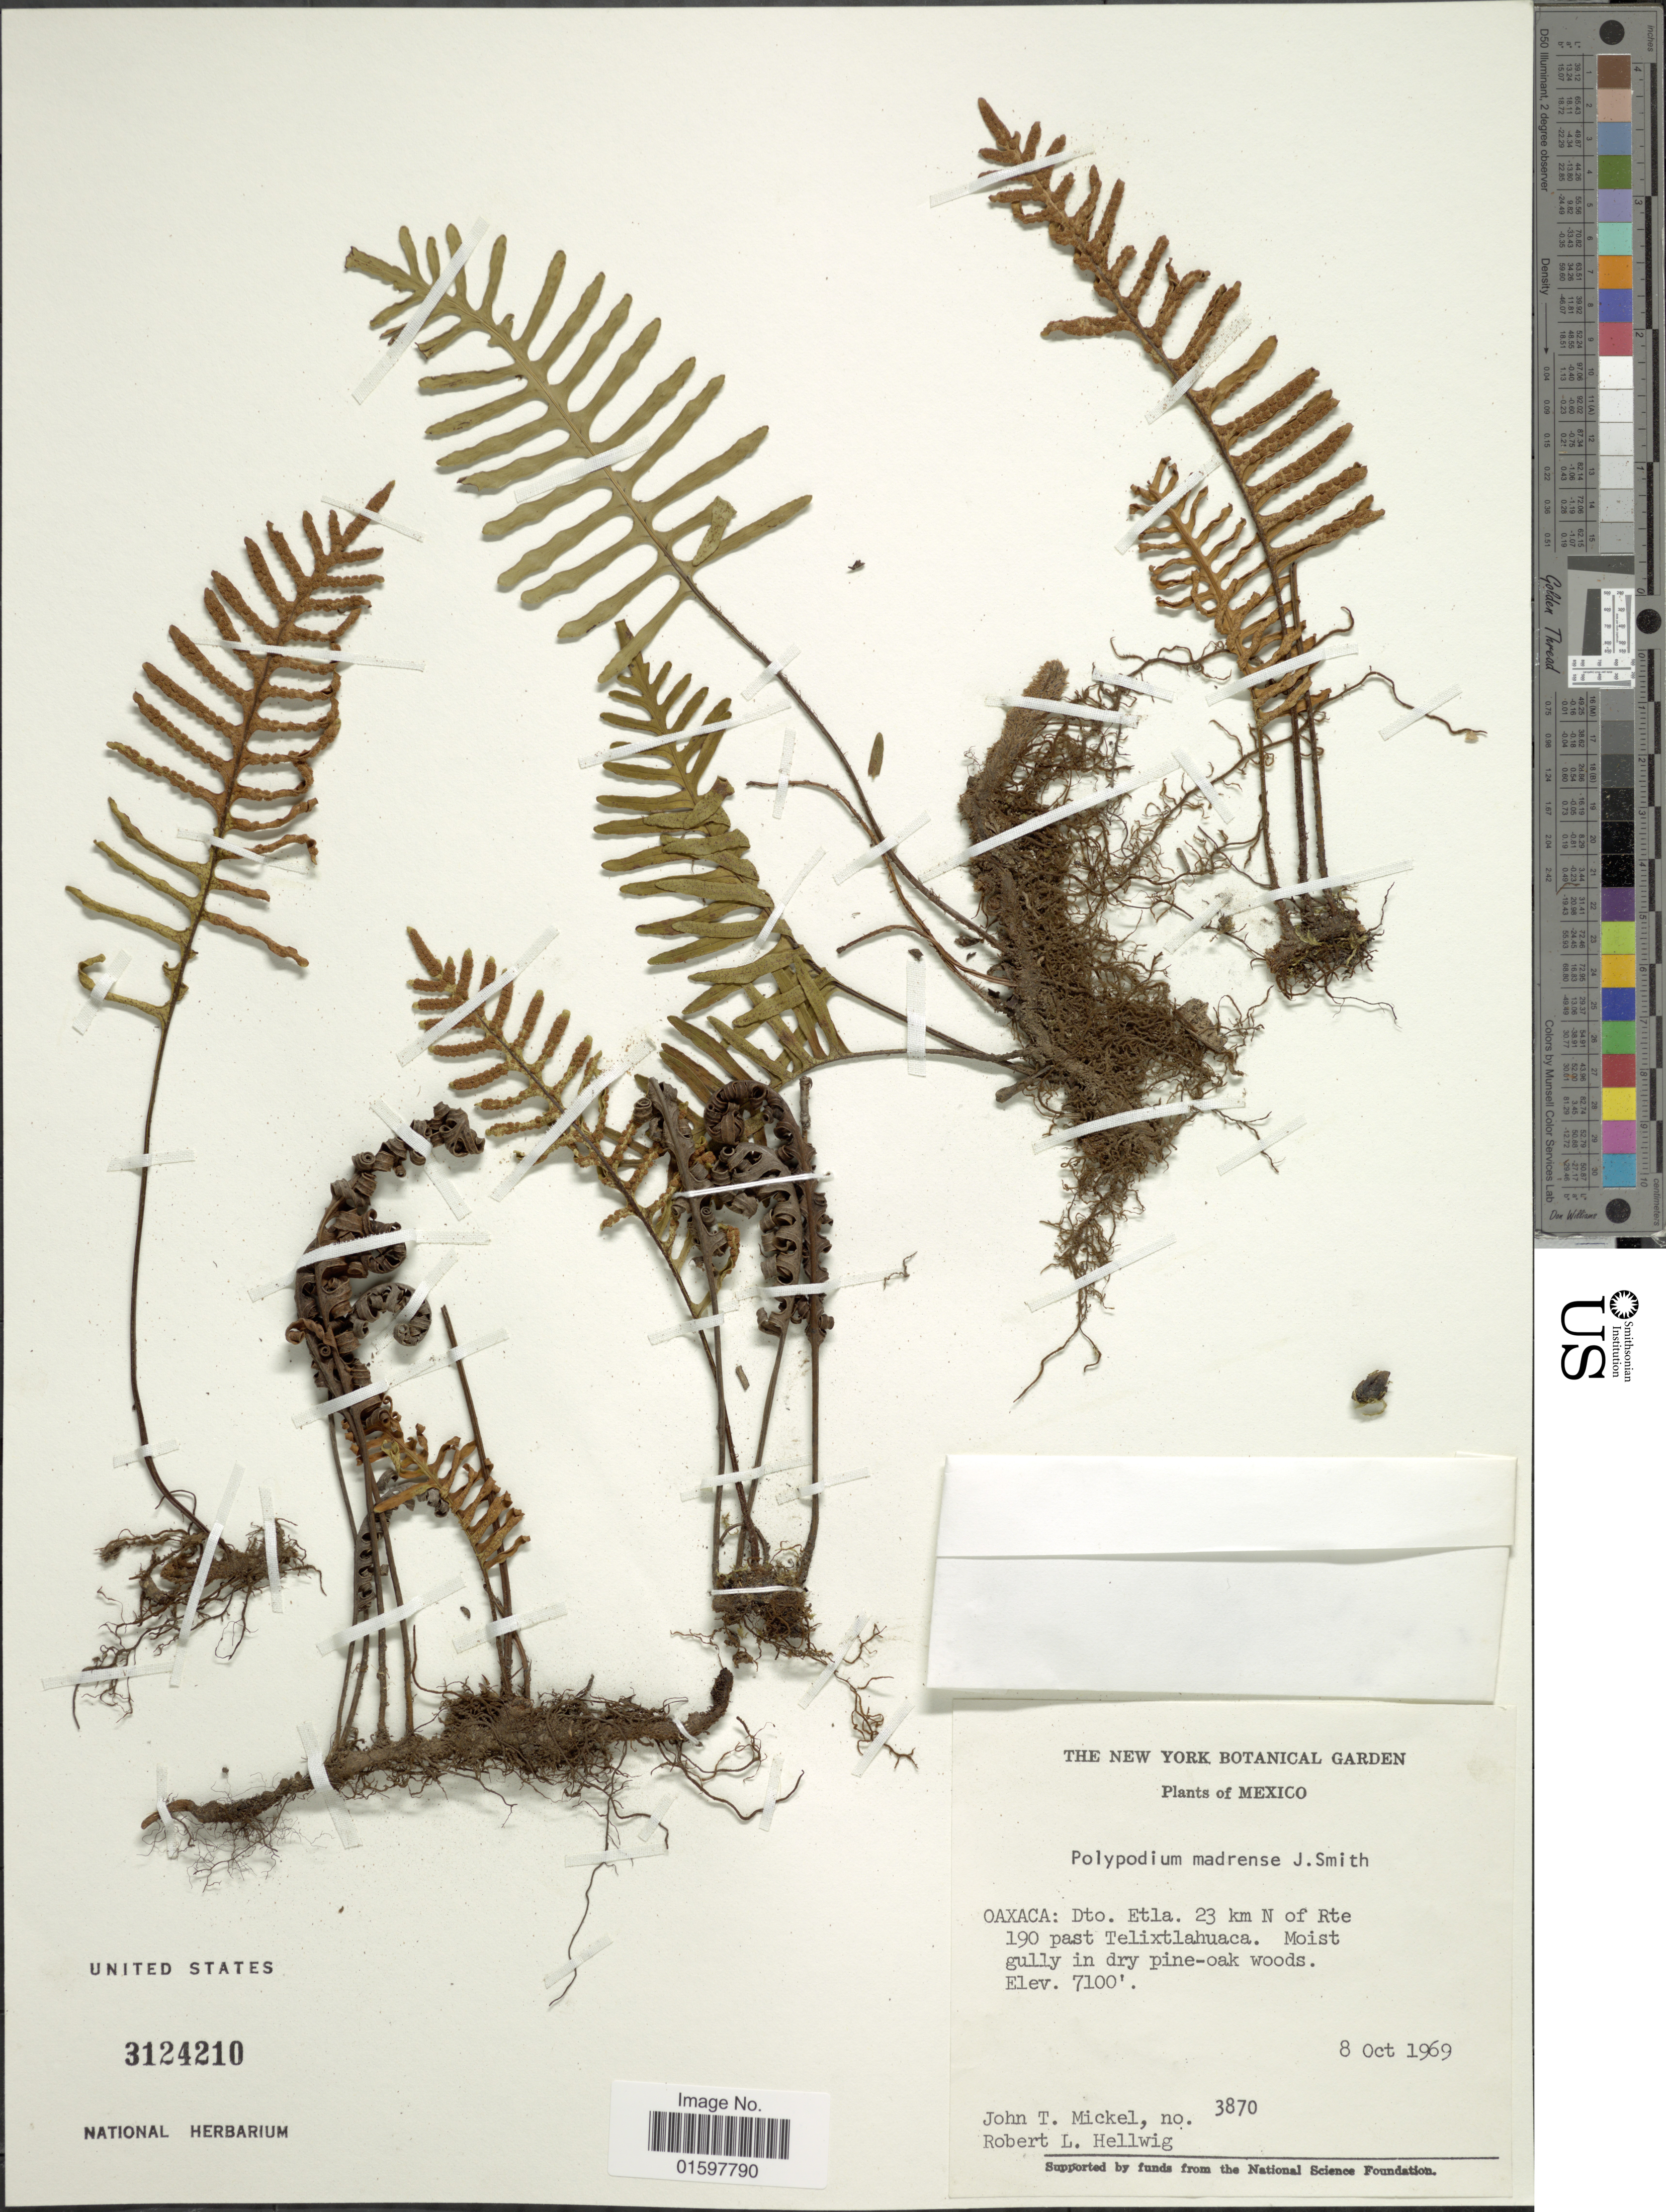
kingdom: Plantae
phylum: Tracheophyta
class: Polypodiopsida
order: Polypodiales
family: Polypodiaceae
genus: Pleopeltis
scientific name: Pleopeltis madrense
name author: (J. Sm.) A.R. Sm. & Tejero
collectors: J. T. Mickel & R. Hellwig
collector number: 3870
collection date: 1969-10-08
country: Mexico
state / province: Oaxaca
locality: Dto. Etla, 23 km N of Rte 190 past Telixtlahuaca.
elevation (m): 2164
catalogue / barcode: US 3124210